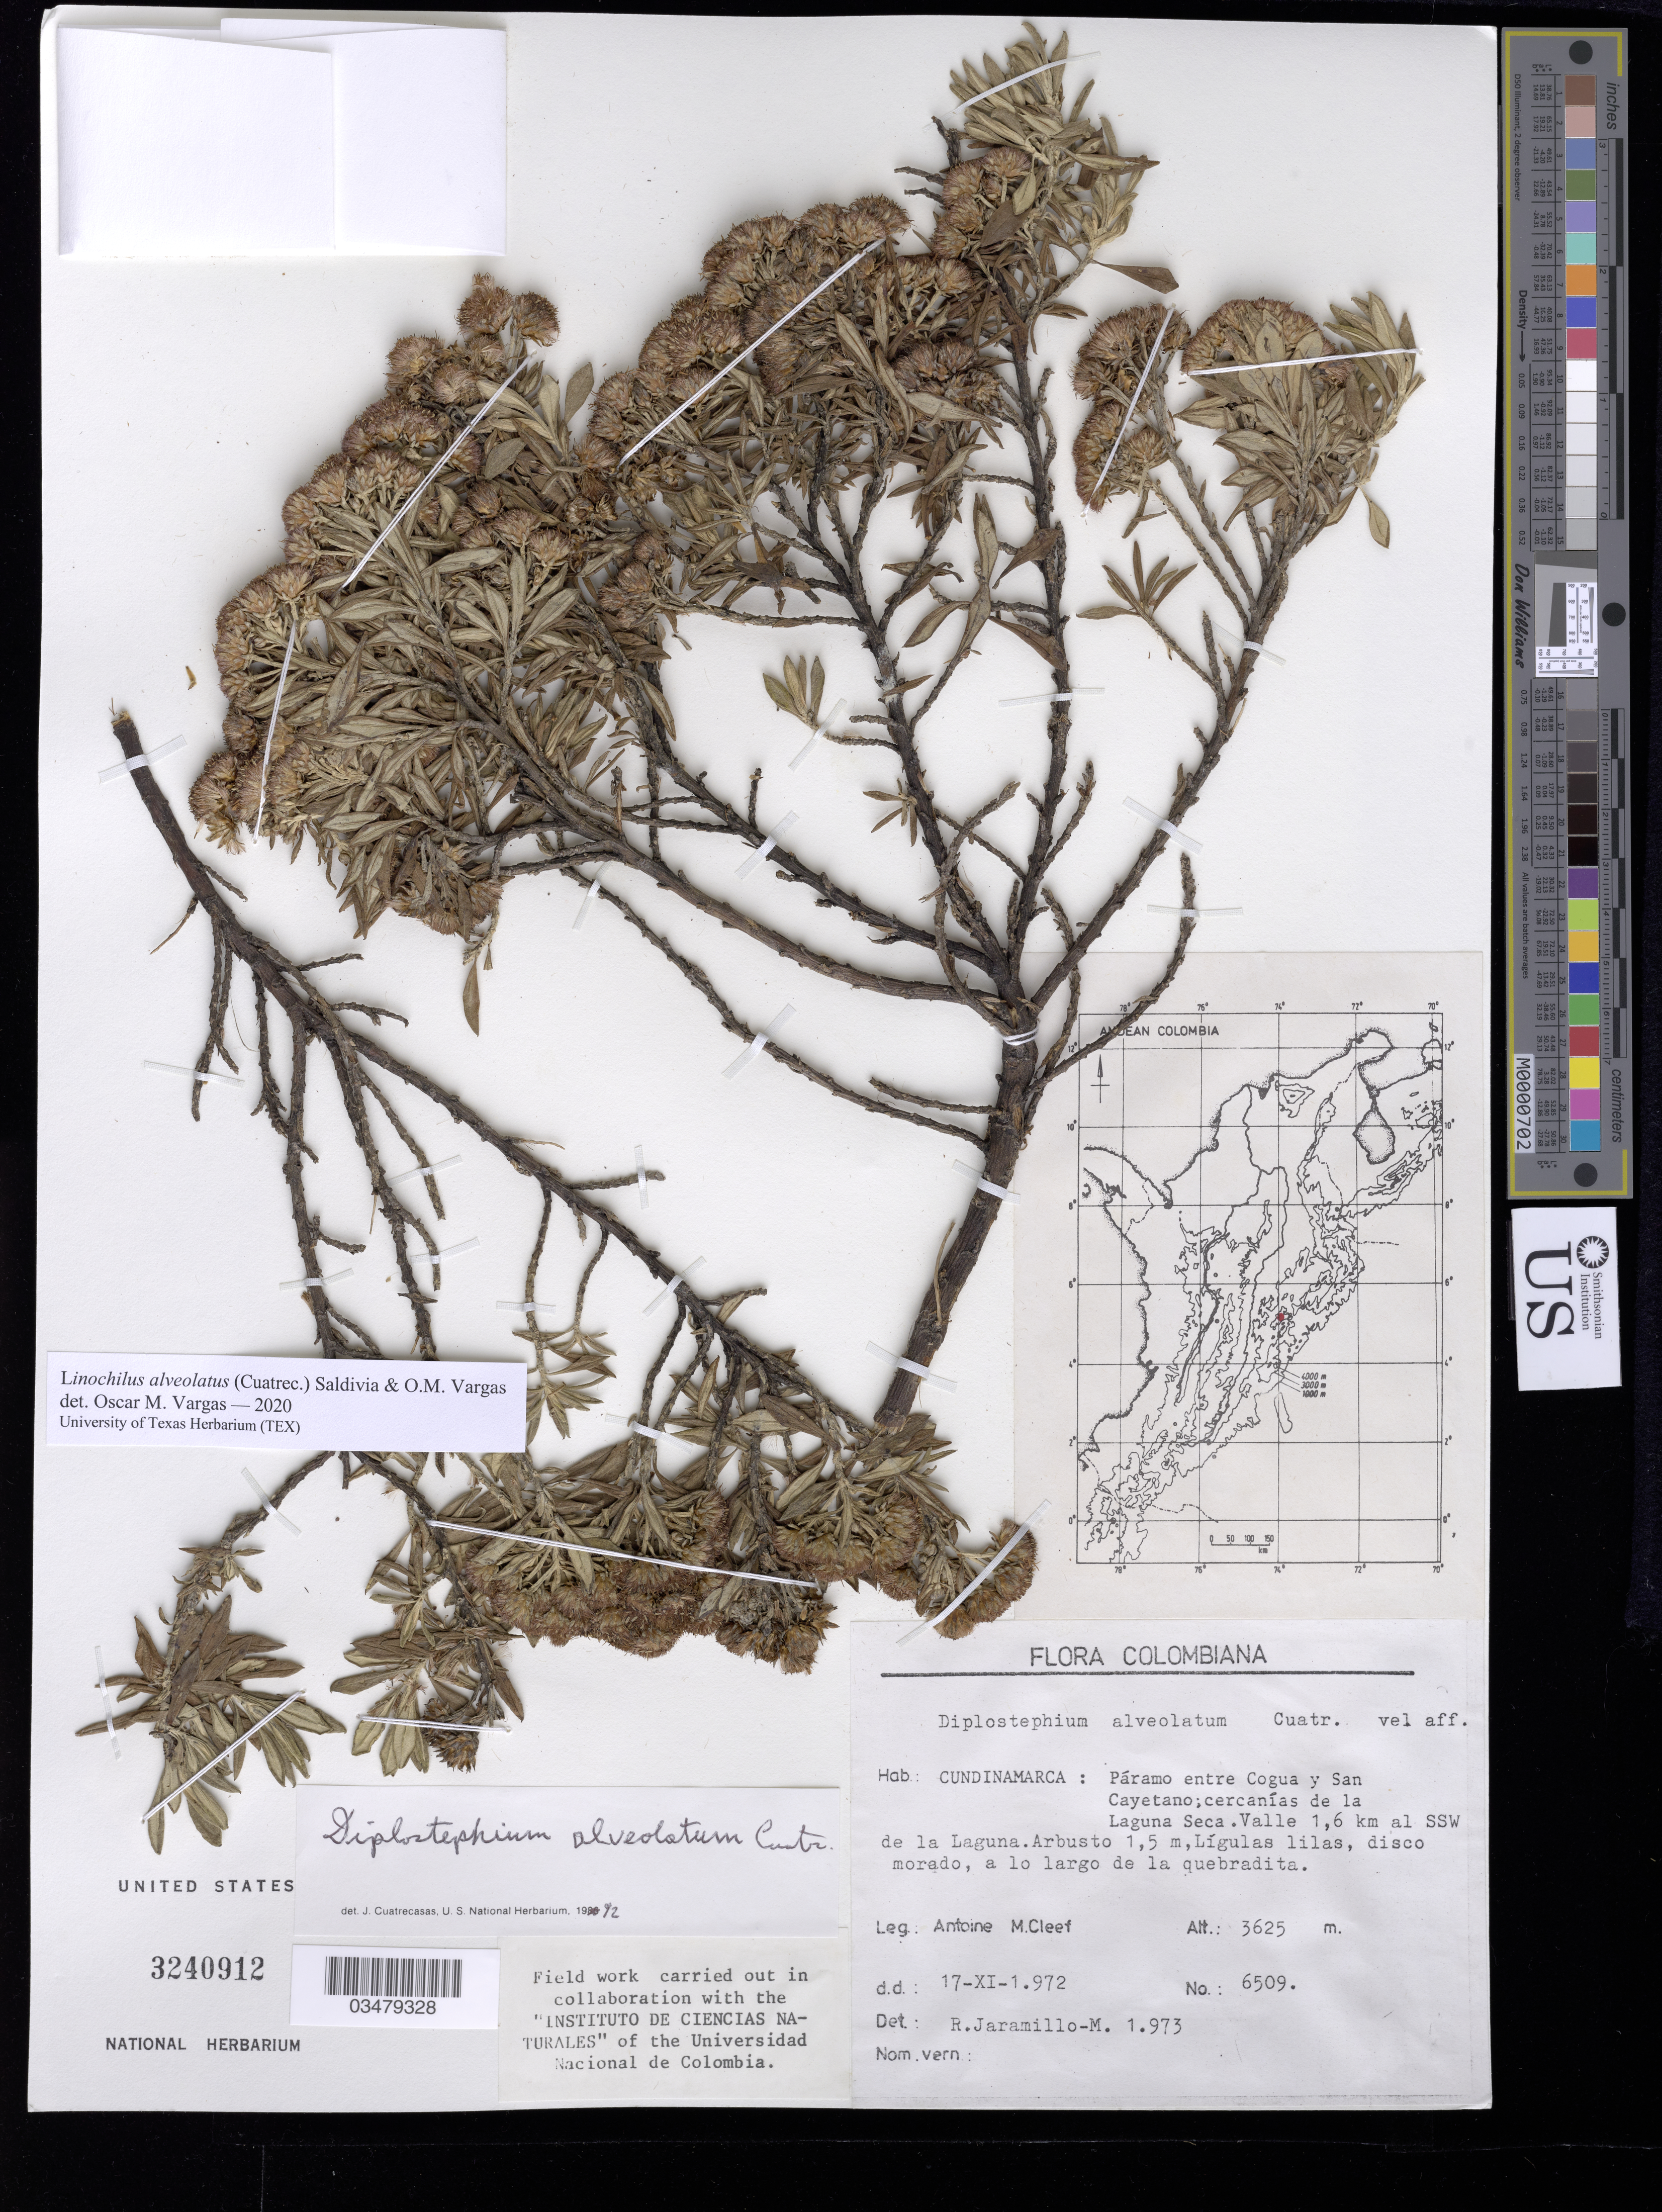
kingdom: Plantae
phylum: Tracheophyta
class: Magnoliopsida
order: Asterales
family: Asteraceae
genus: Linochilus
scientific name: Linochilus alveolatus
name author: (Cuatrec.) Saldivia & O.M. Vargas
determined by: Vargas, Oscar M.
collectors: A. M. Cleef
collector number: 6509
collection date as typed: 17 Nov 1972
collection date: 1972-11-17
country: Colombia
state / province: Cundinamarca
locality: Cogua/San Cayetano, Paramo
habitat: Paramo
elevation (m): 3540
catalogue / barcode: US 3240912